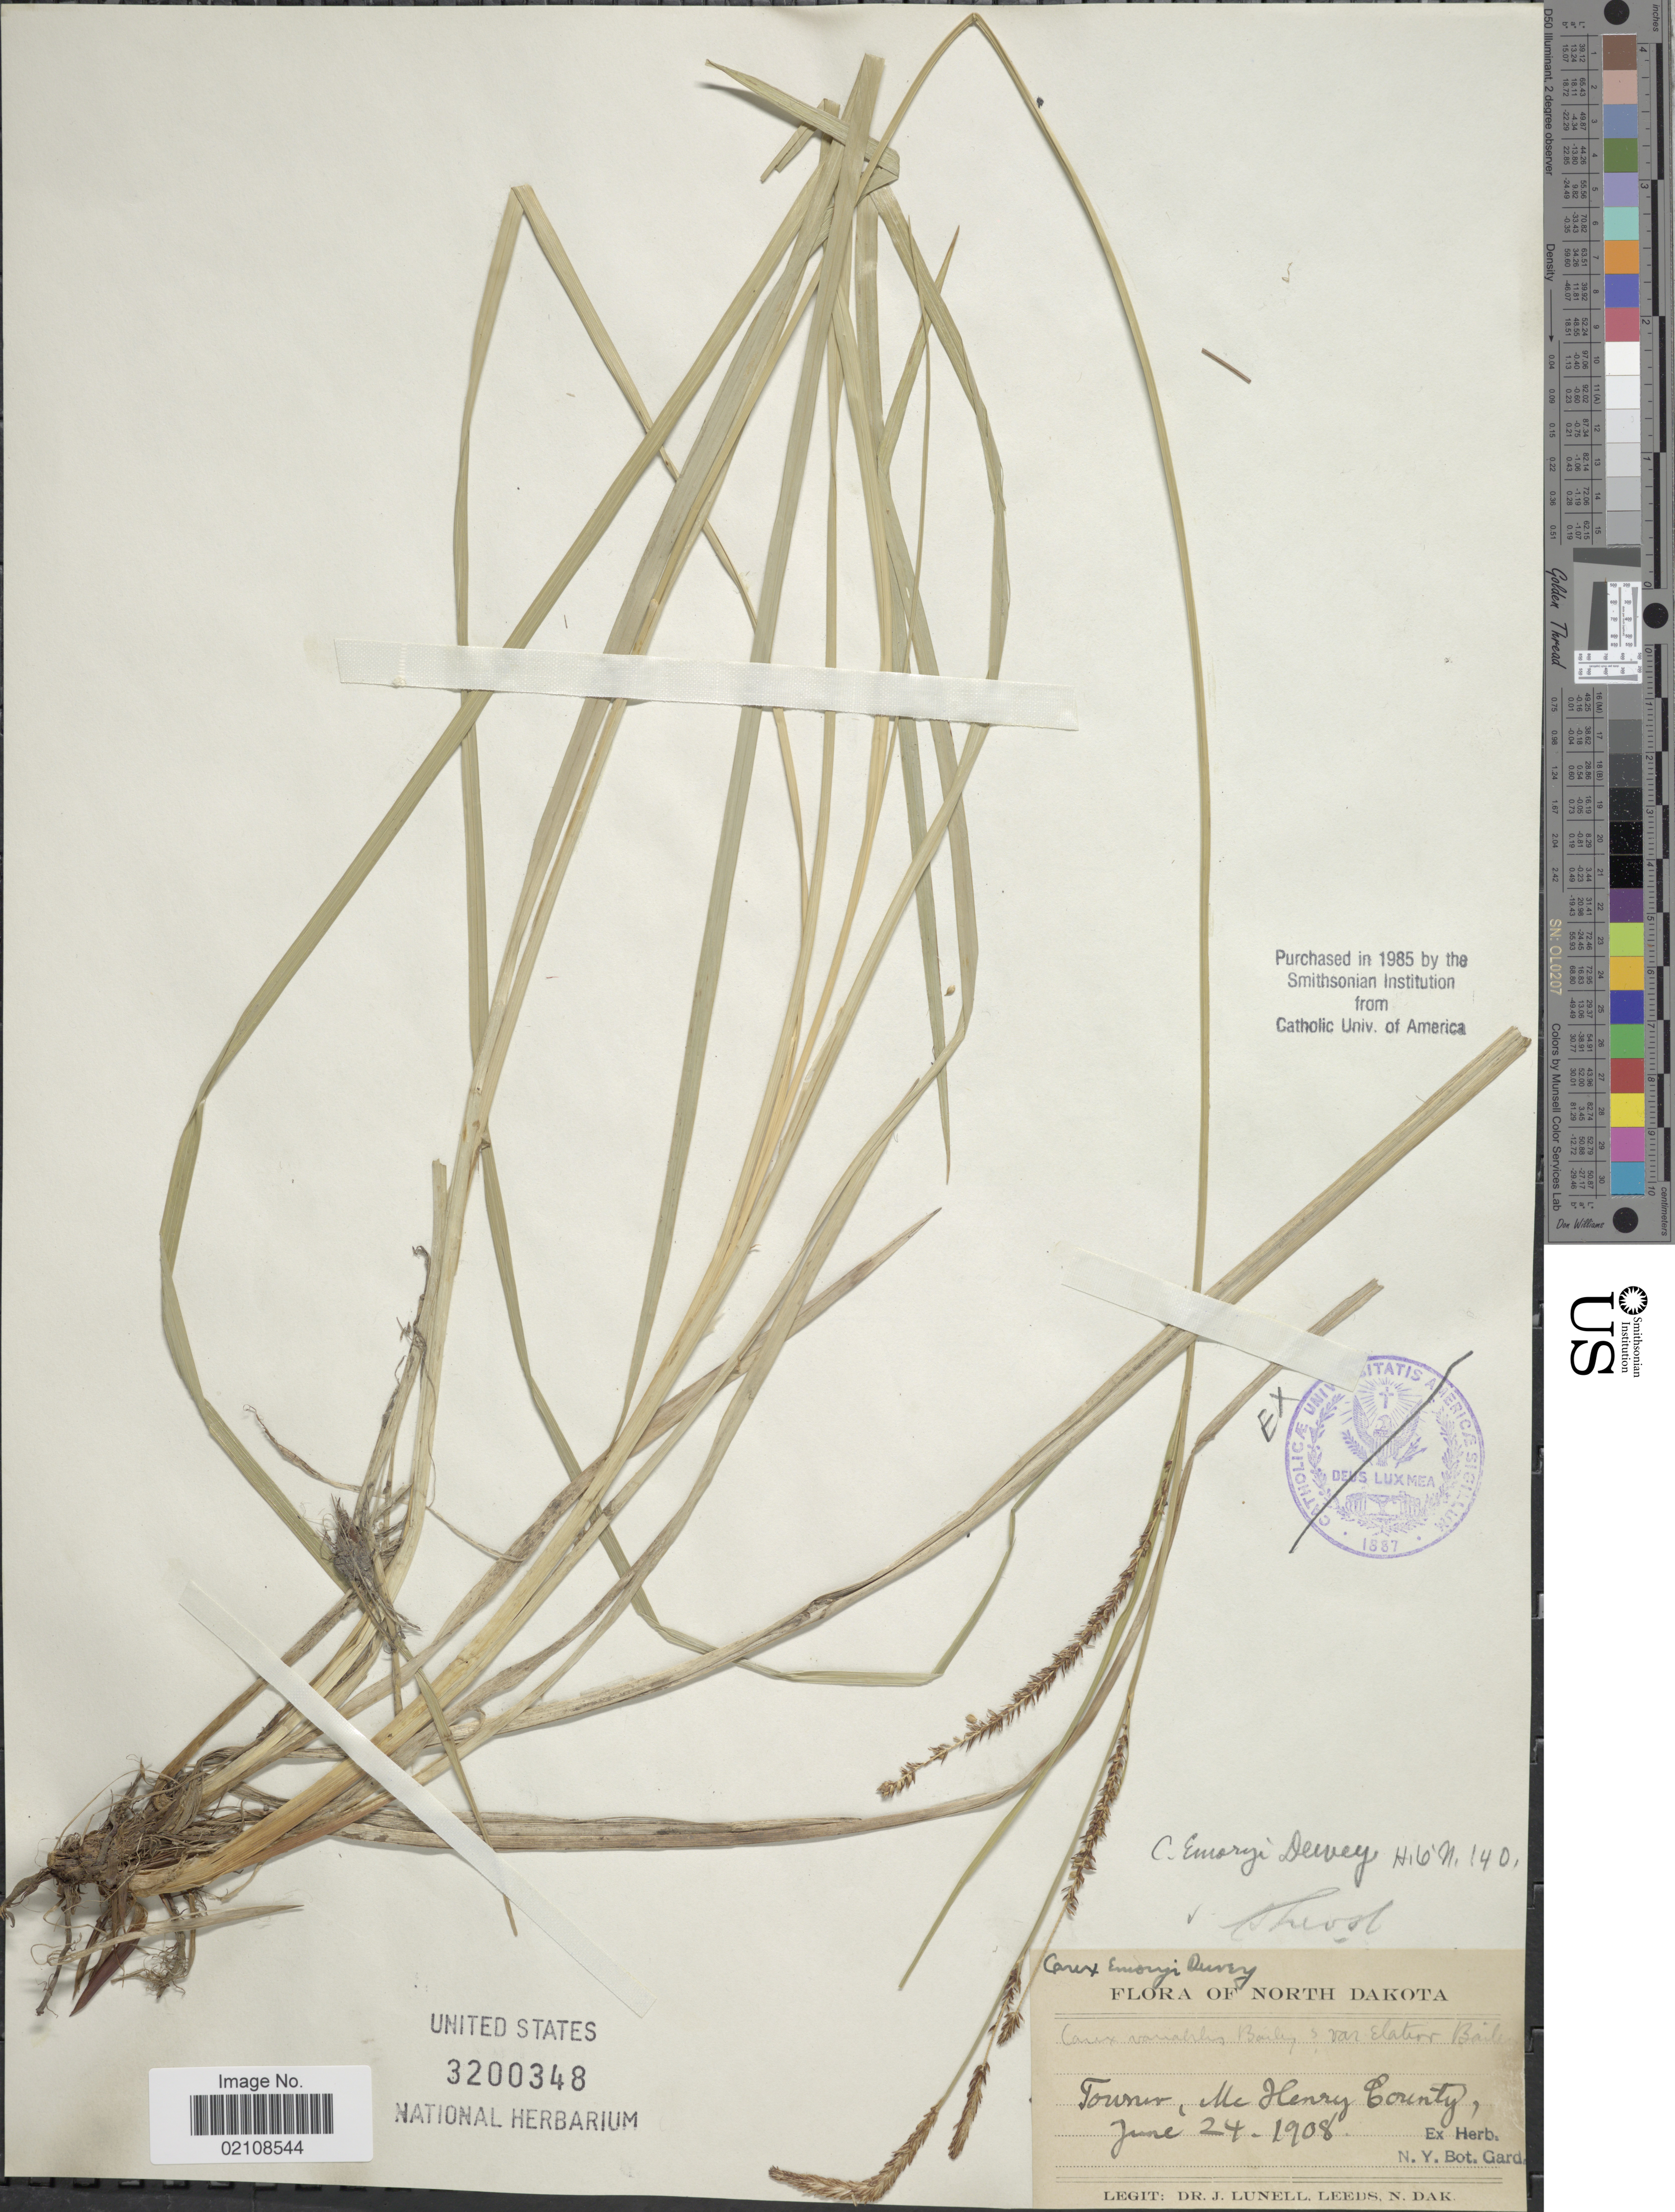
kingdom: Plantae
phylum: Tracheophyta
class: Liliopsida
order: Poales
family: Cyperaceae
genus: Carex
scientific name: Carex emoryi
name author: Dewey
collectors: J. Lunell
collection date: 1908-06-24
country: United States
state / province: North Dakota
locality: Towner, McHenry County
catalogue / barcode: US 3200348